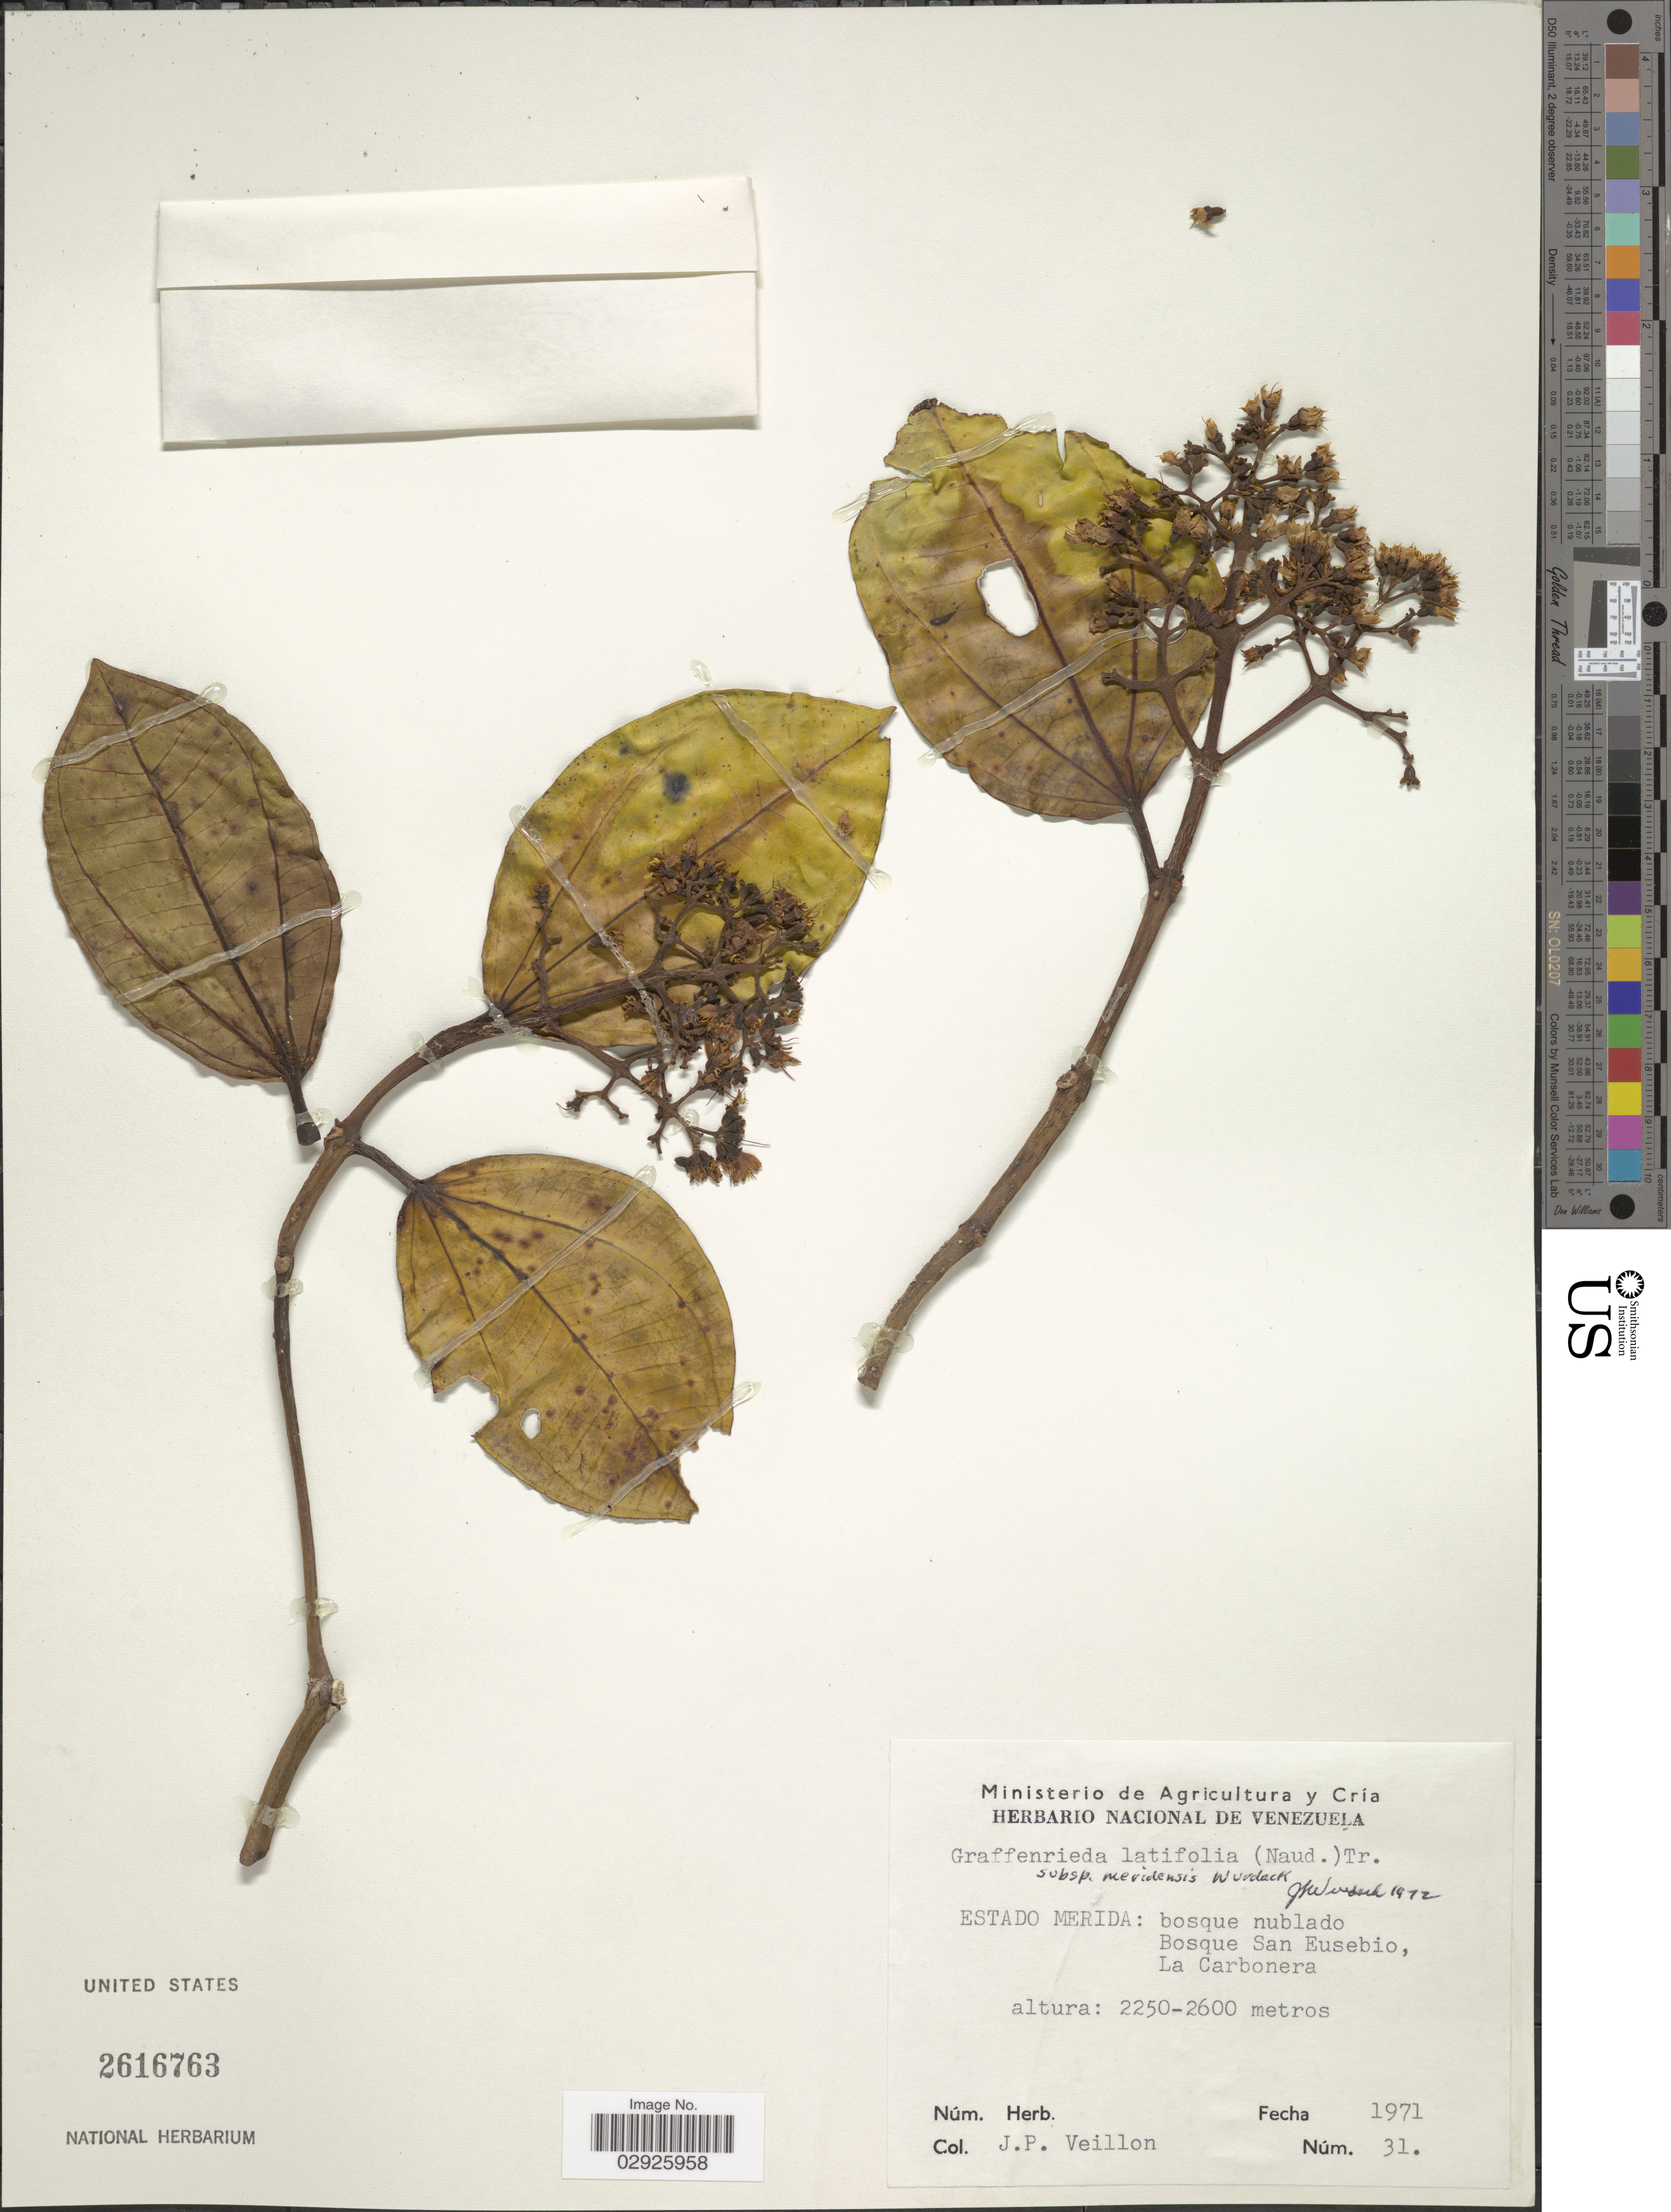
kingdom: Plantae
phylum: Tracheophyta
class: Magnoliopsida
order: Myrtales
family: Melastomataceae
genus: Graffenrieda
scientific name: Graffenrieda latifolia subsp. meridensis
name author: Wurdack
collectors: J. Veillon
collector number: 31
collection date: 1971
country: Venezuela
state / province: Mérida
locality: Bosque San Eusebio, La Carbonera.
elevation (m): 2250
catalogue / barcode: US 2616763